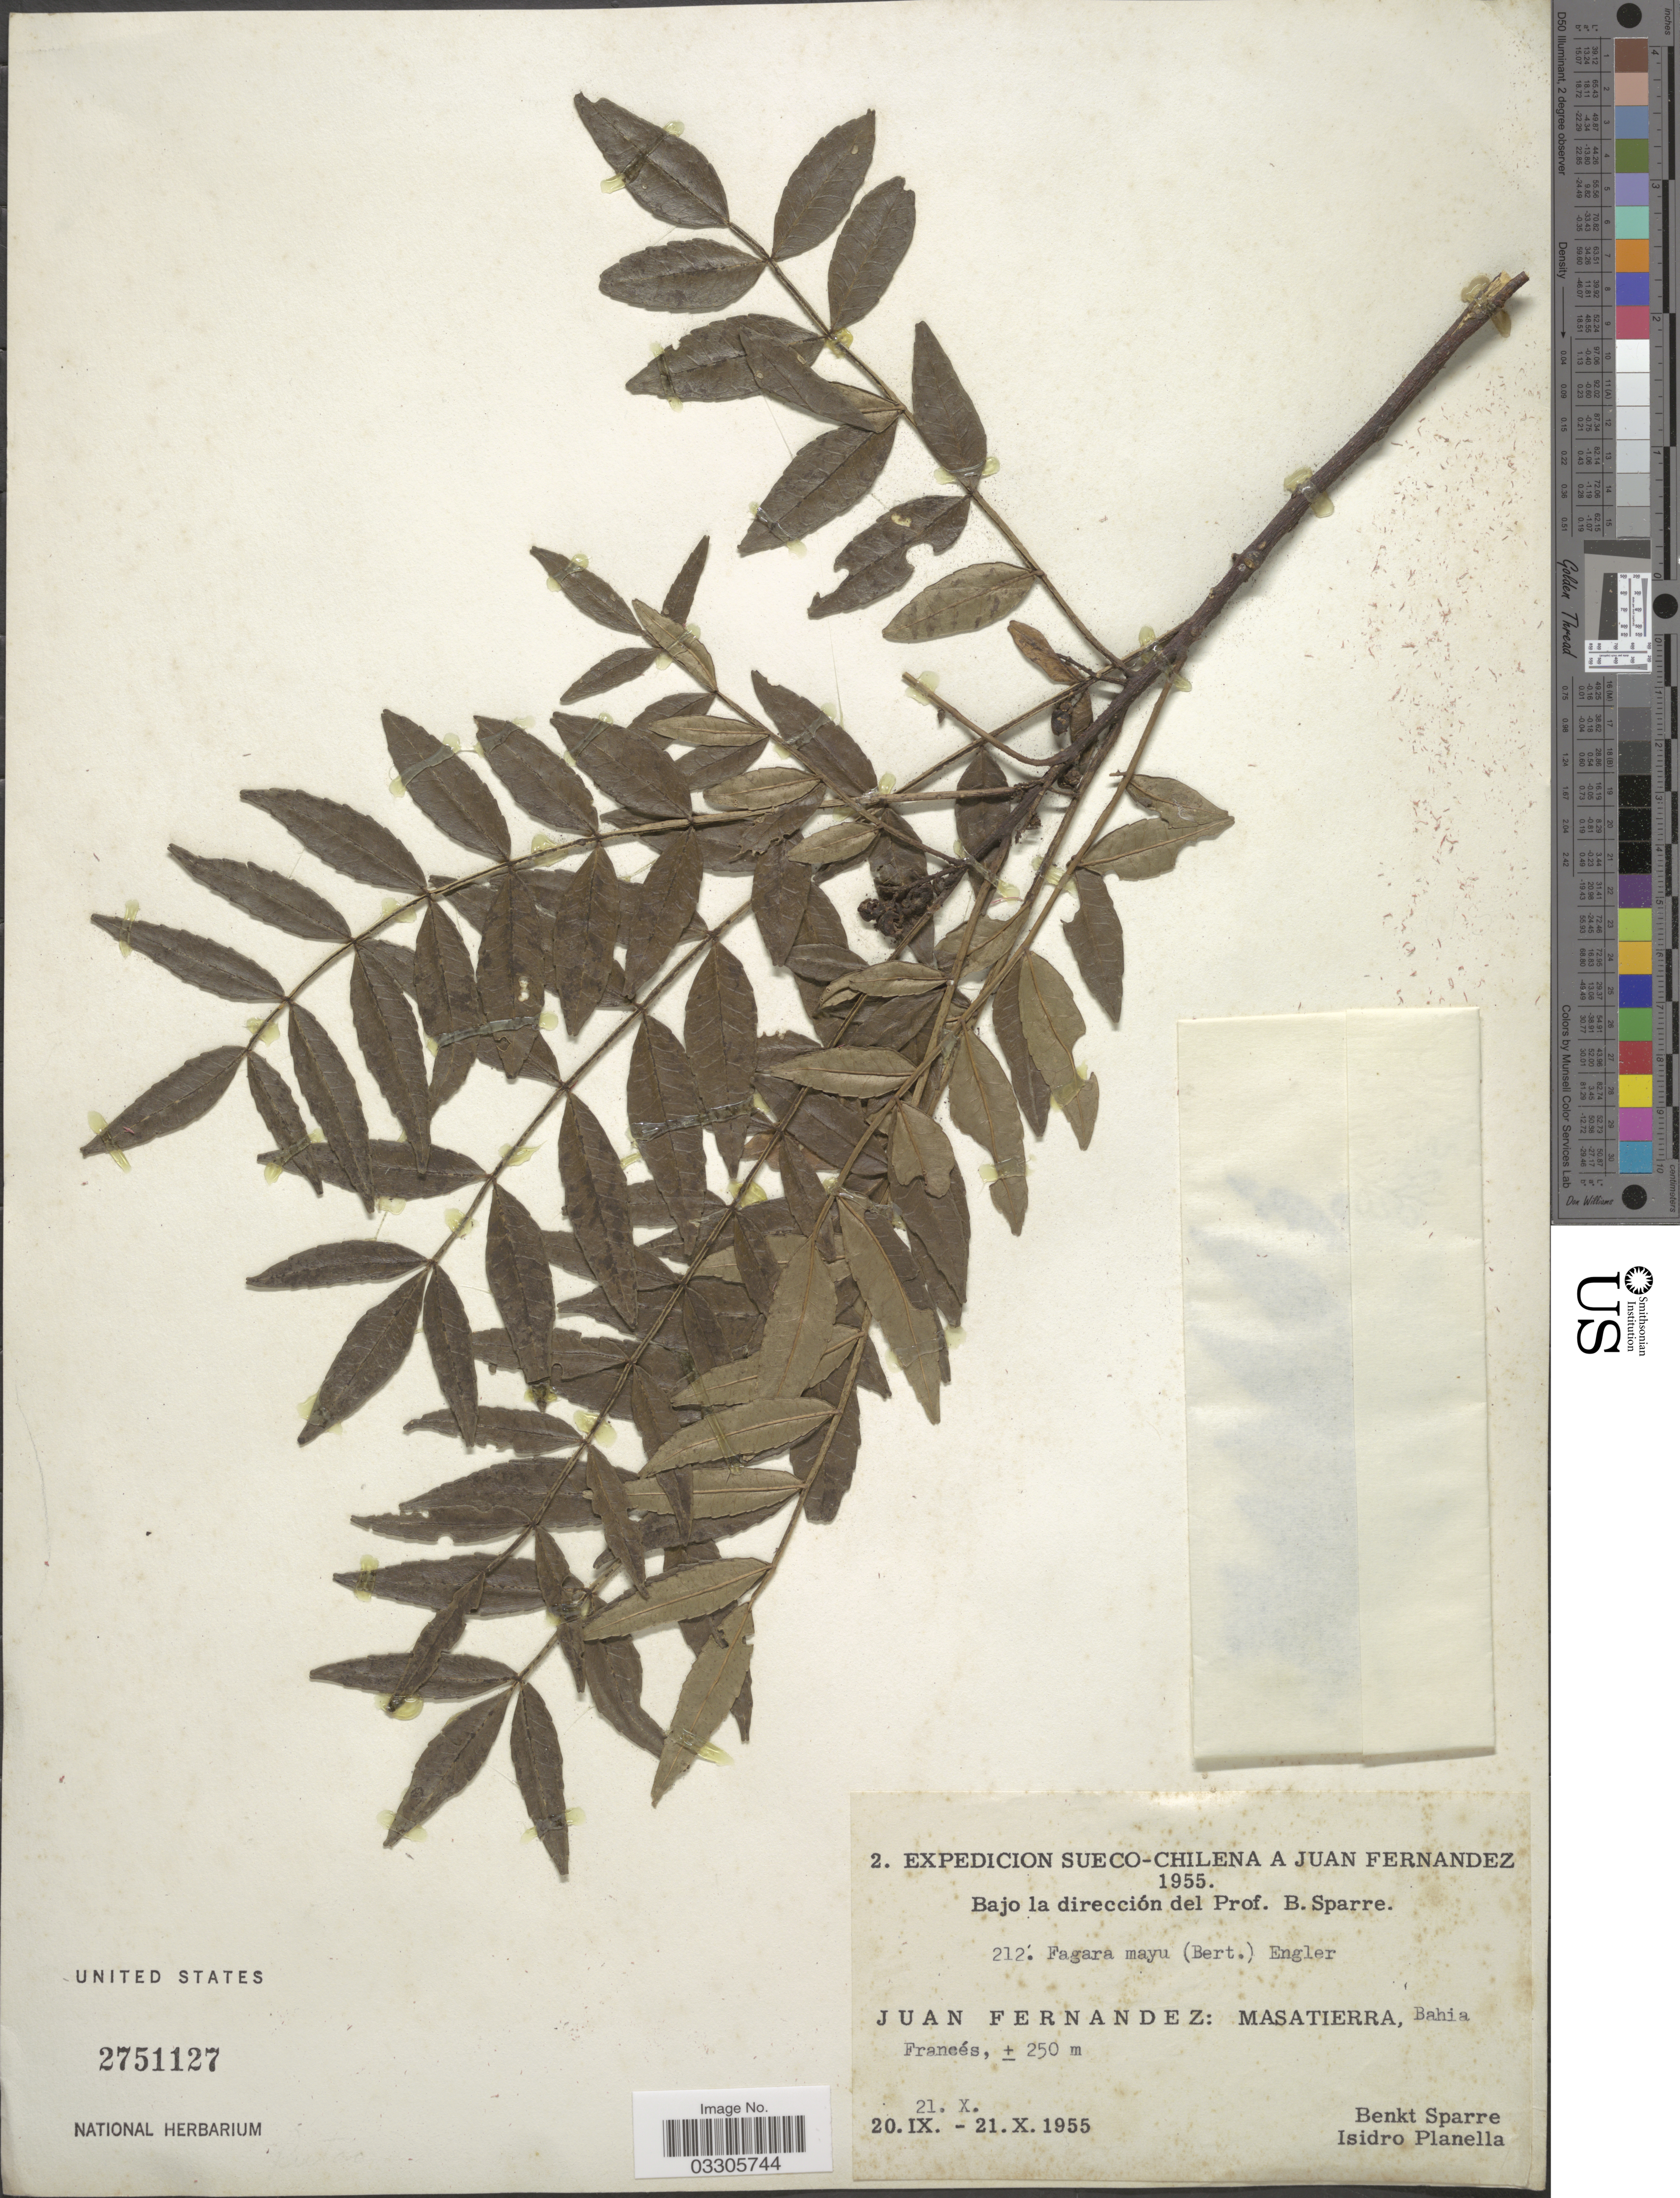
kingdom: Plantae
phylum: Tracheophyta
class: Magnoliopsida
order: Sapindales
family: Rutaceae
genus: Zanthoxylum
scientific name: Zanthoxylum mayu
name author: Bertero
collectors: B. Sparre & I. Planella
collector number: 212?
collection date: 1955-10-21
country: Chile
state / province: Valparaíso (V)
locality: Juan Fernandez: Masatierra, Bahia Francés.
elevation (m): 250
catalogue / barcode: US 2751127